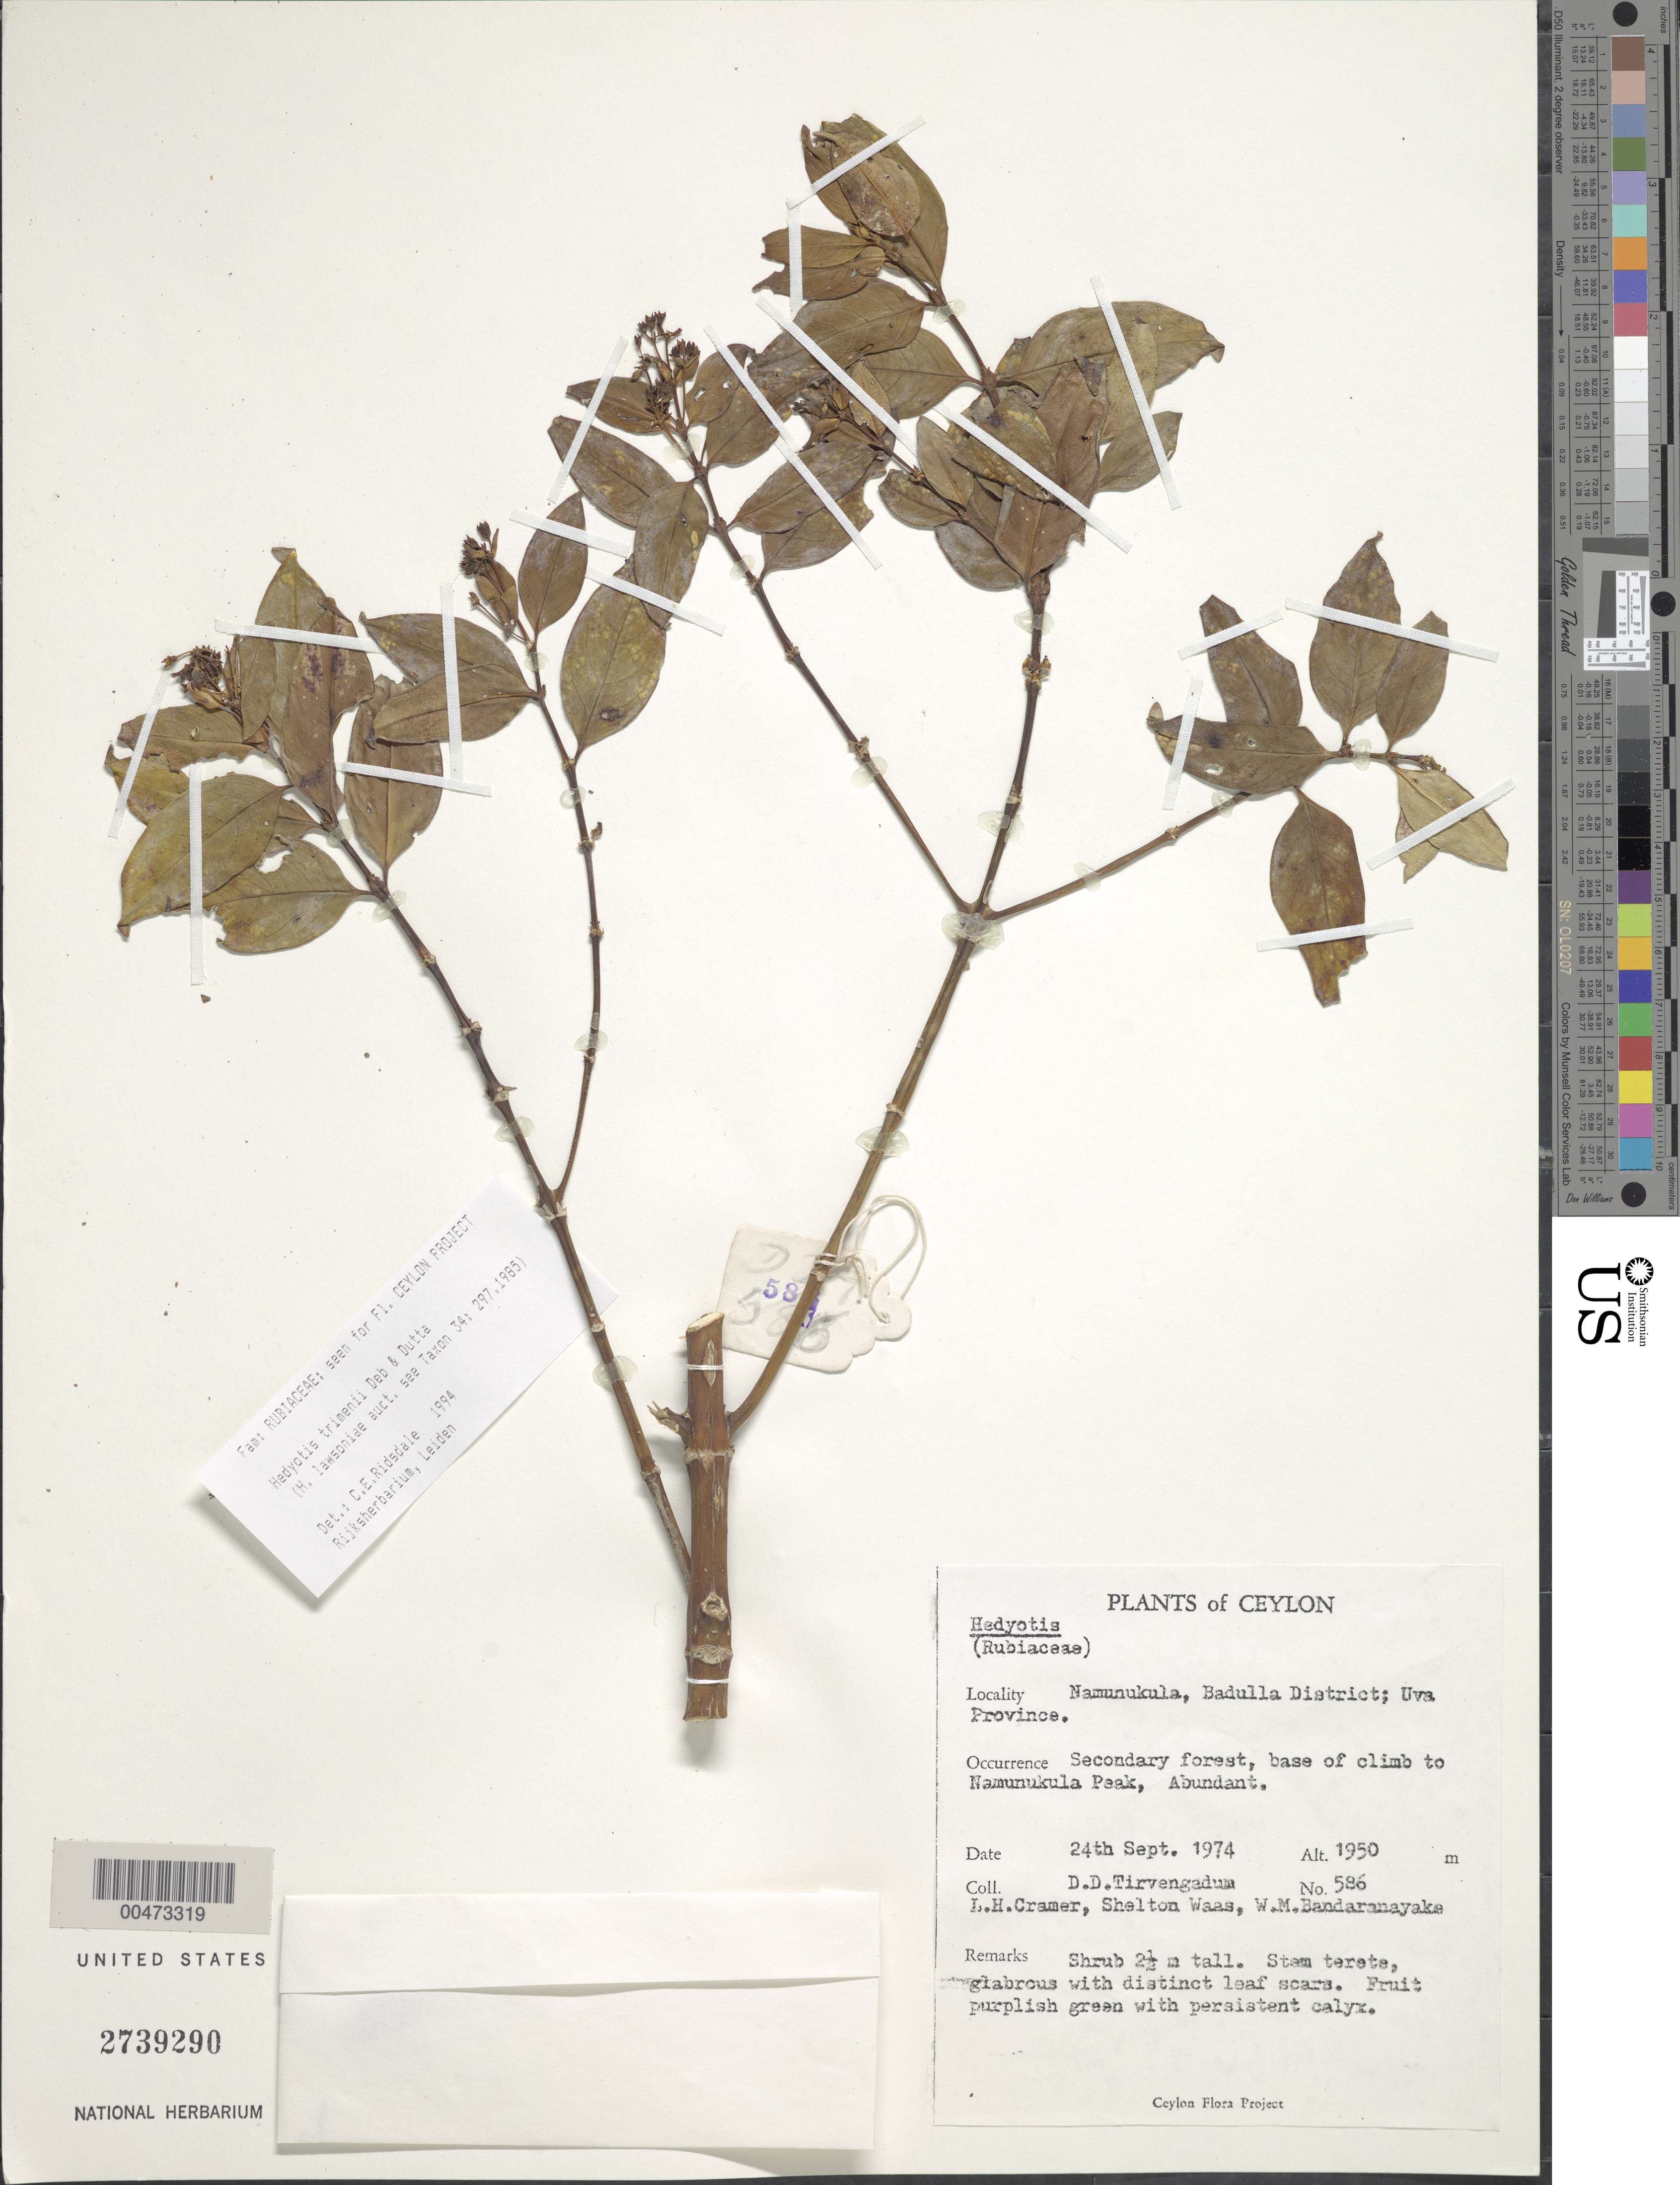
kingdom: Plantae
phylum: Tracheophyta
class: Magnoliopsida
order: Gentianales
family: Rubiaceae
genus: Hedyotis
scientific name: Hedyotis trimenii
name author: Deb & R. Dutta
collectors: D. Tirvengadum, L. H. Cramer, S. Waas & W. Bandaranayake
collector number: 586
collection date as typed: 24 Sep 1974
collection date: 1974-09-24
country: Sri Lanka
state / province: Uva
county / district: Badulla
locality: Namunukula Kanda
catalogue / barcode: US 2739290